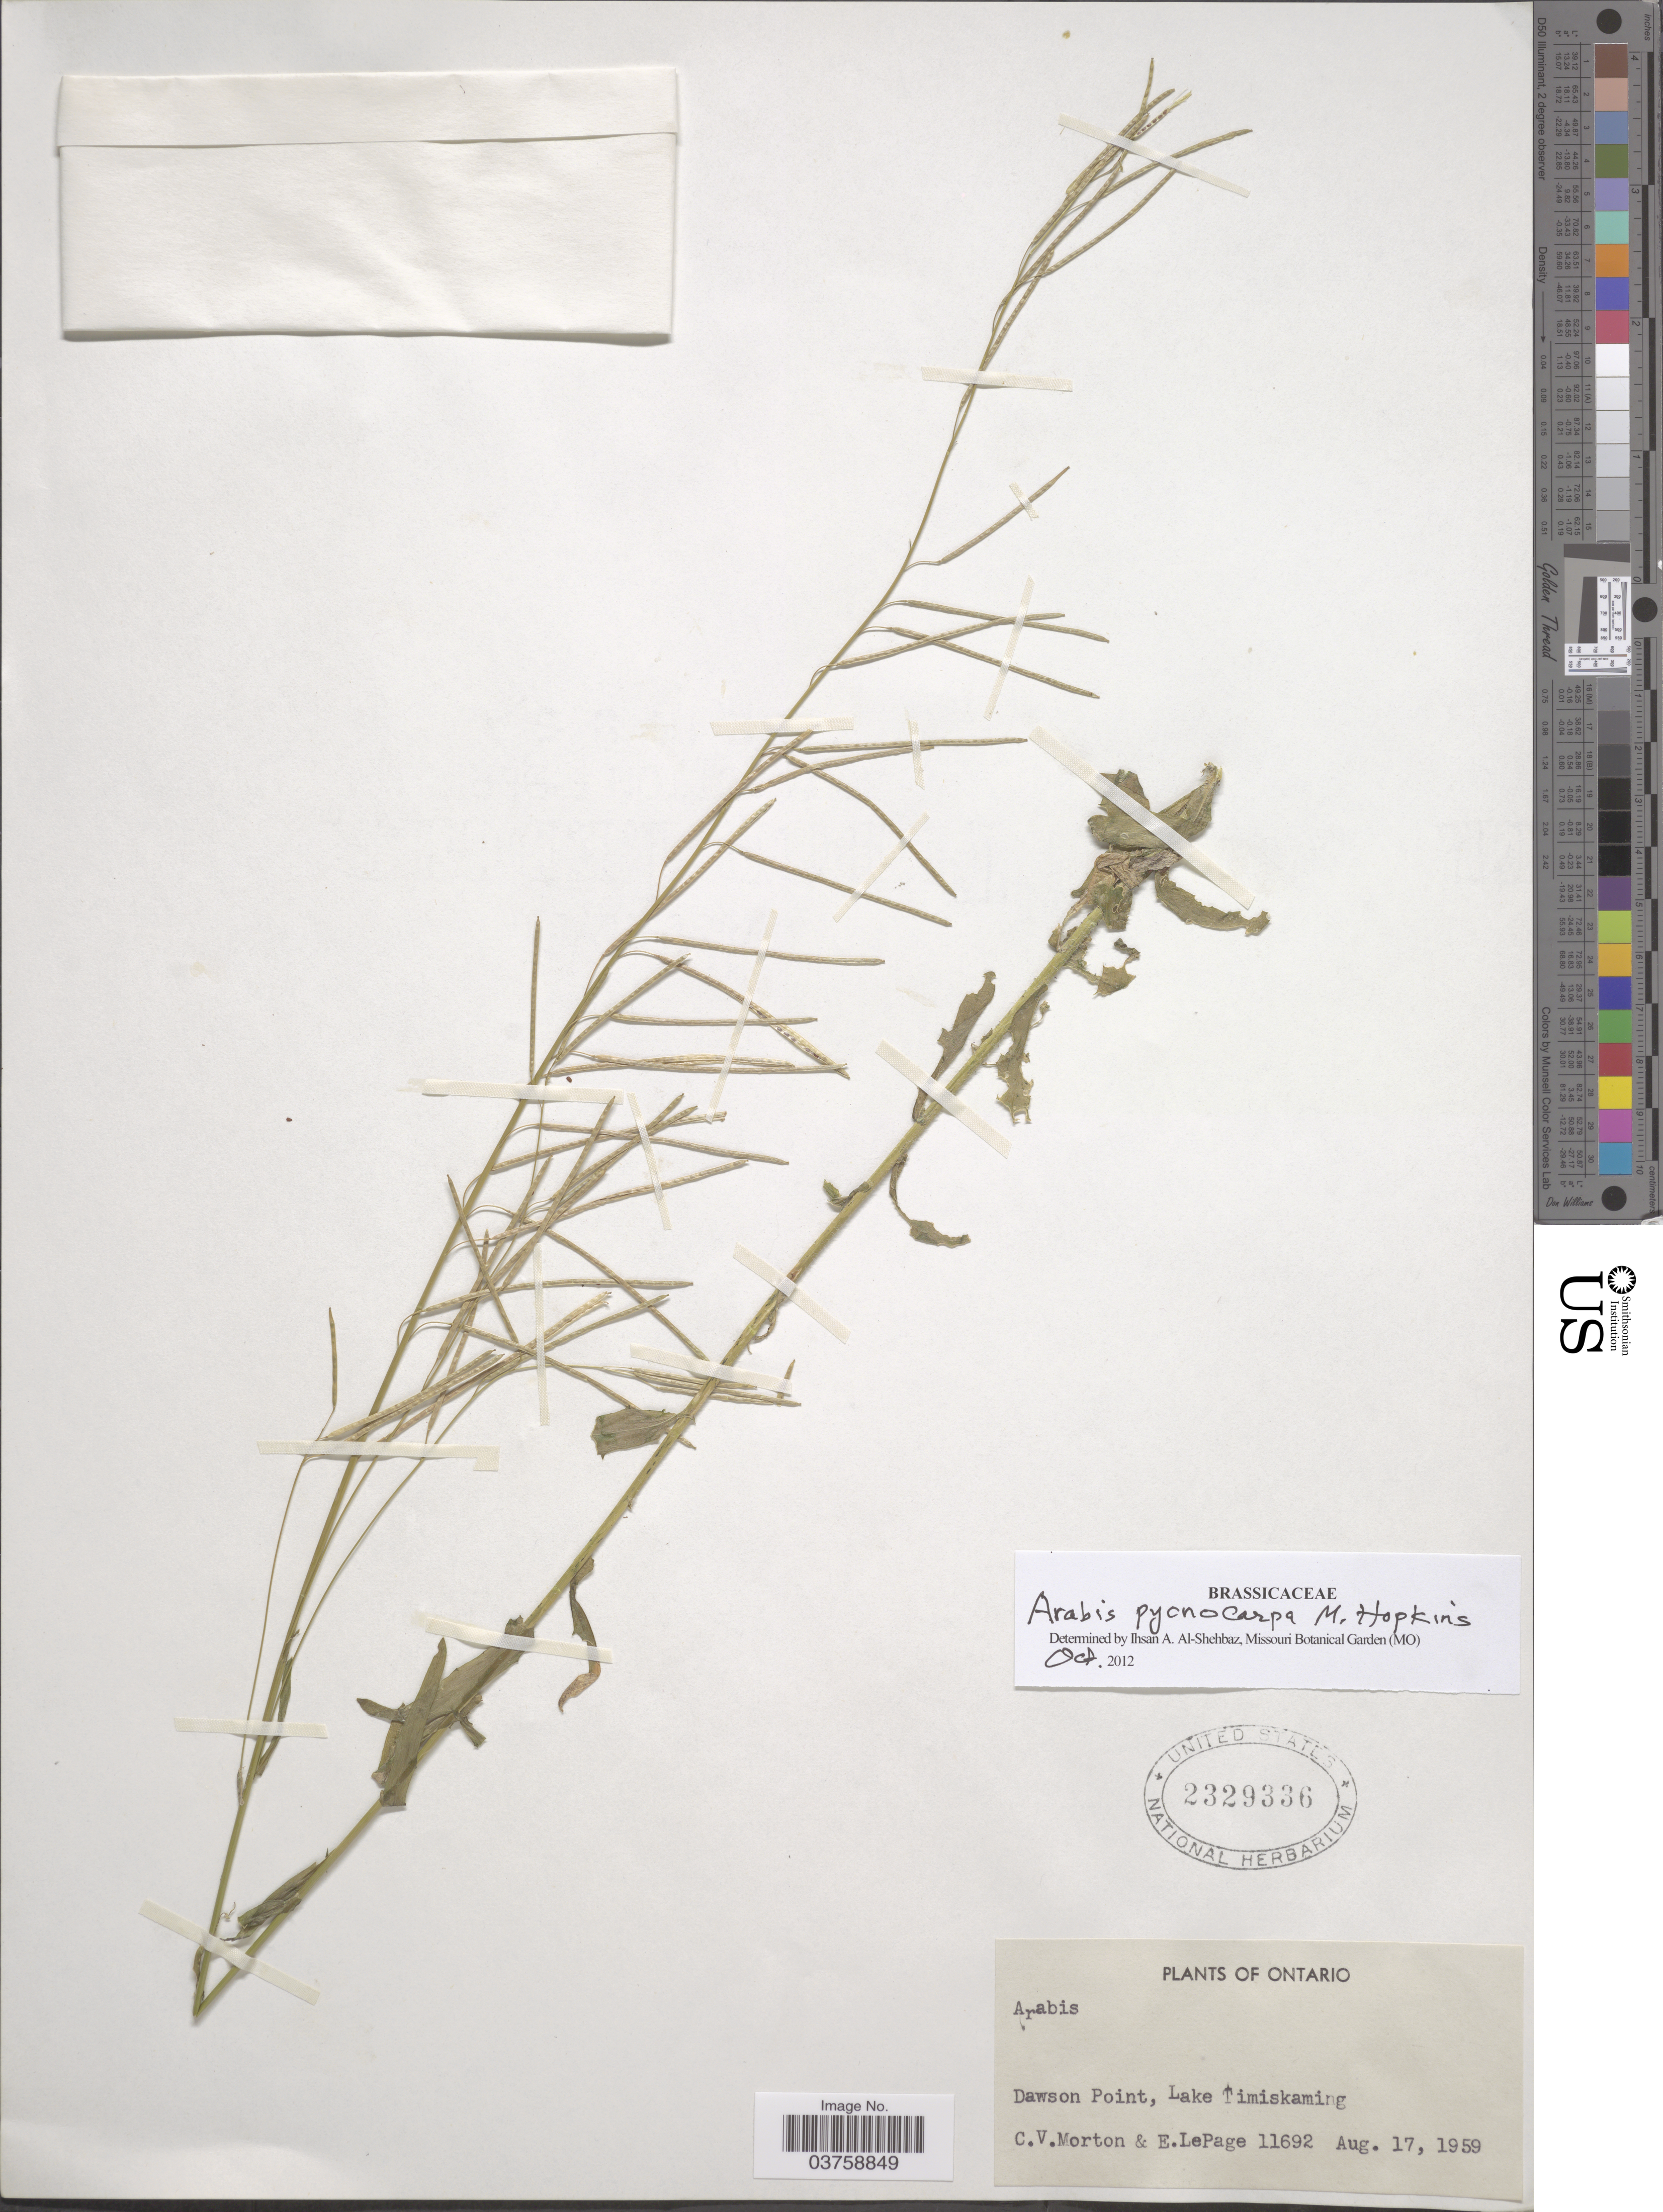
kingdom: Plantae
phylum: Tracheophyta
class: Magnoliopsida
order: Brassicales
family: Brassicaceae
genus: Arabis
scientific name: Arabis pycnocarpa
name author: M. Hopkins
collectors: C. V. Morton & E. Lepage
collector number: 11692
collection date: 1959-08-17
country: Canada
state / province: Ontario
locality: Dawson Point, Lake Timiskaming.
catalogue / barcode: US 2329336